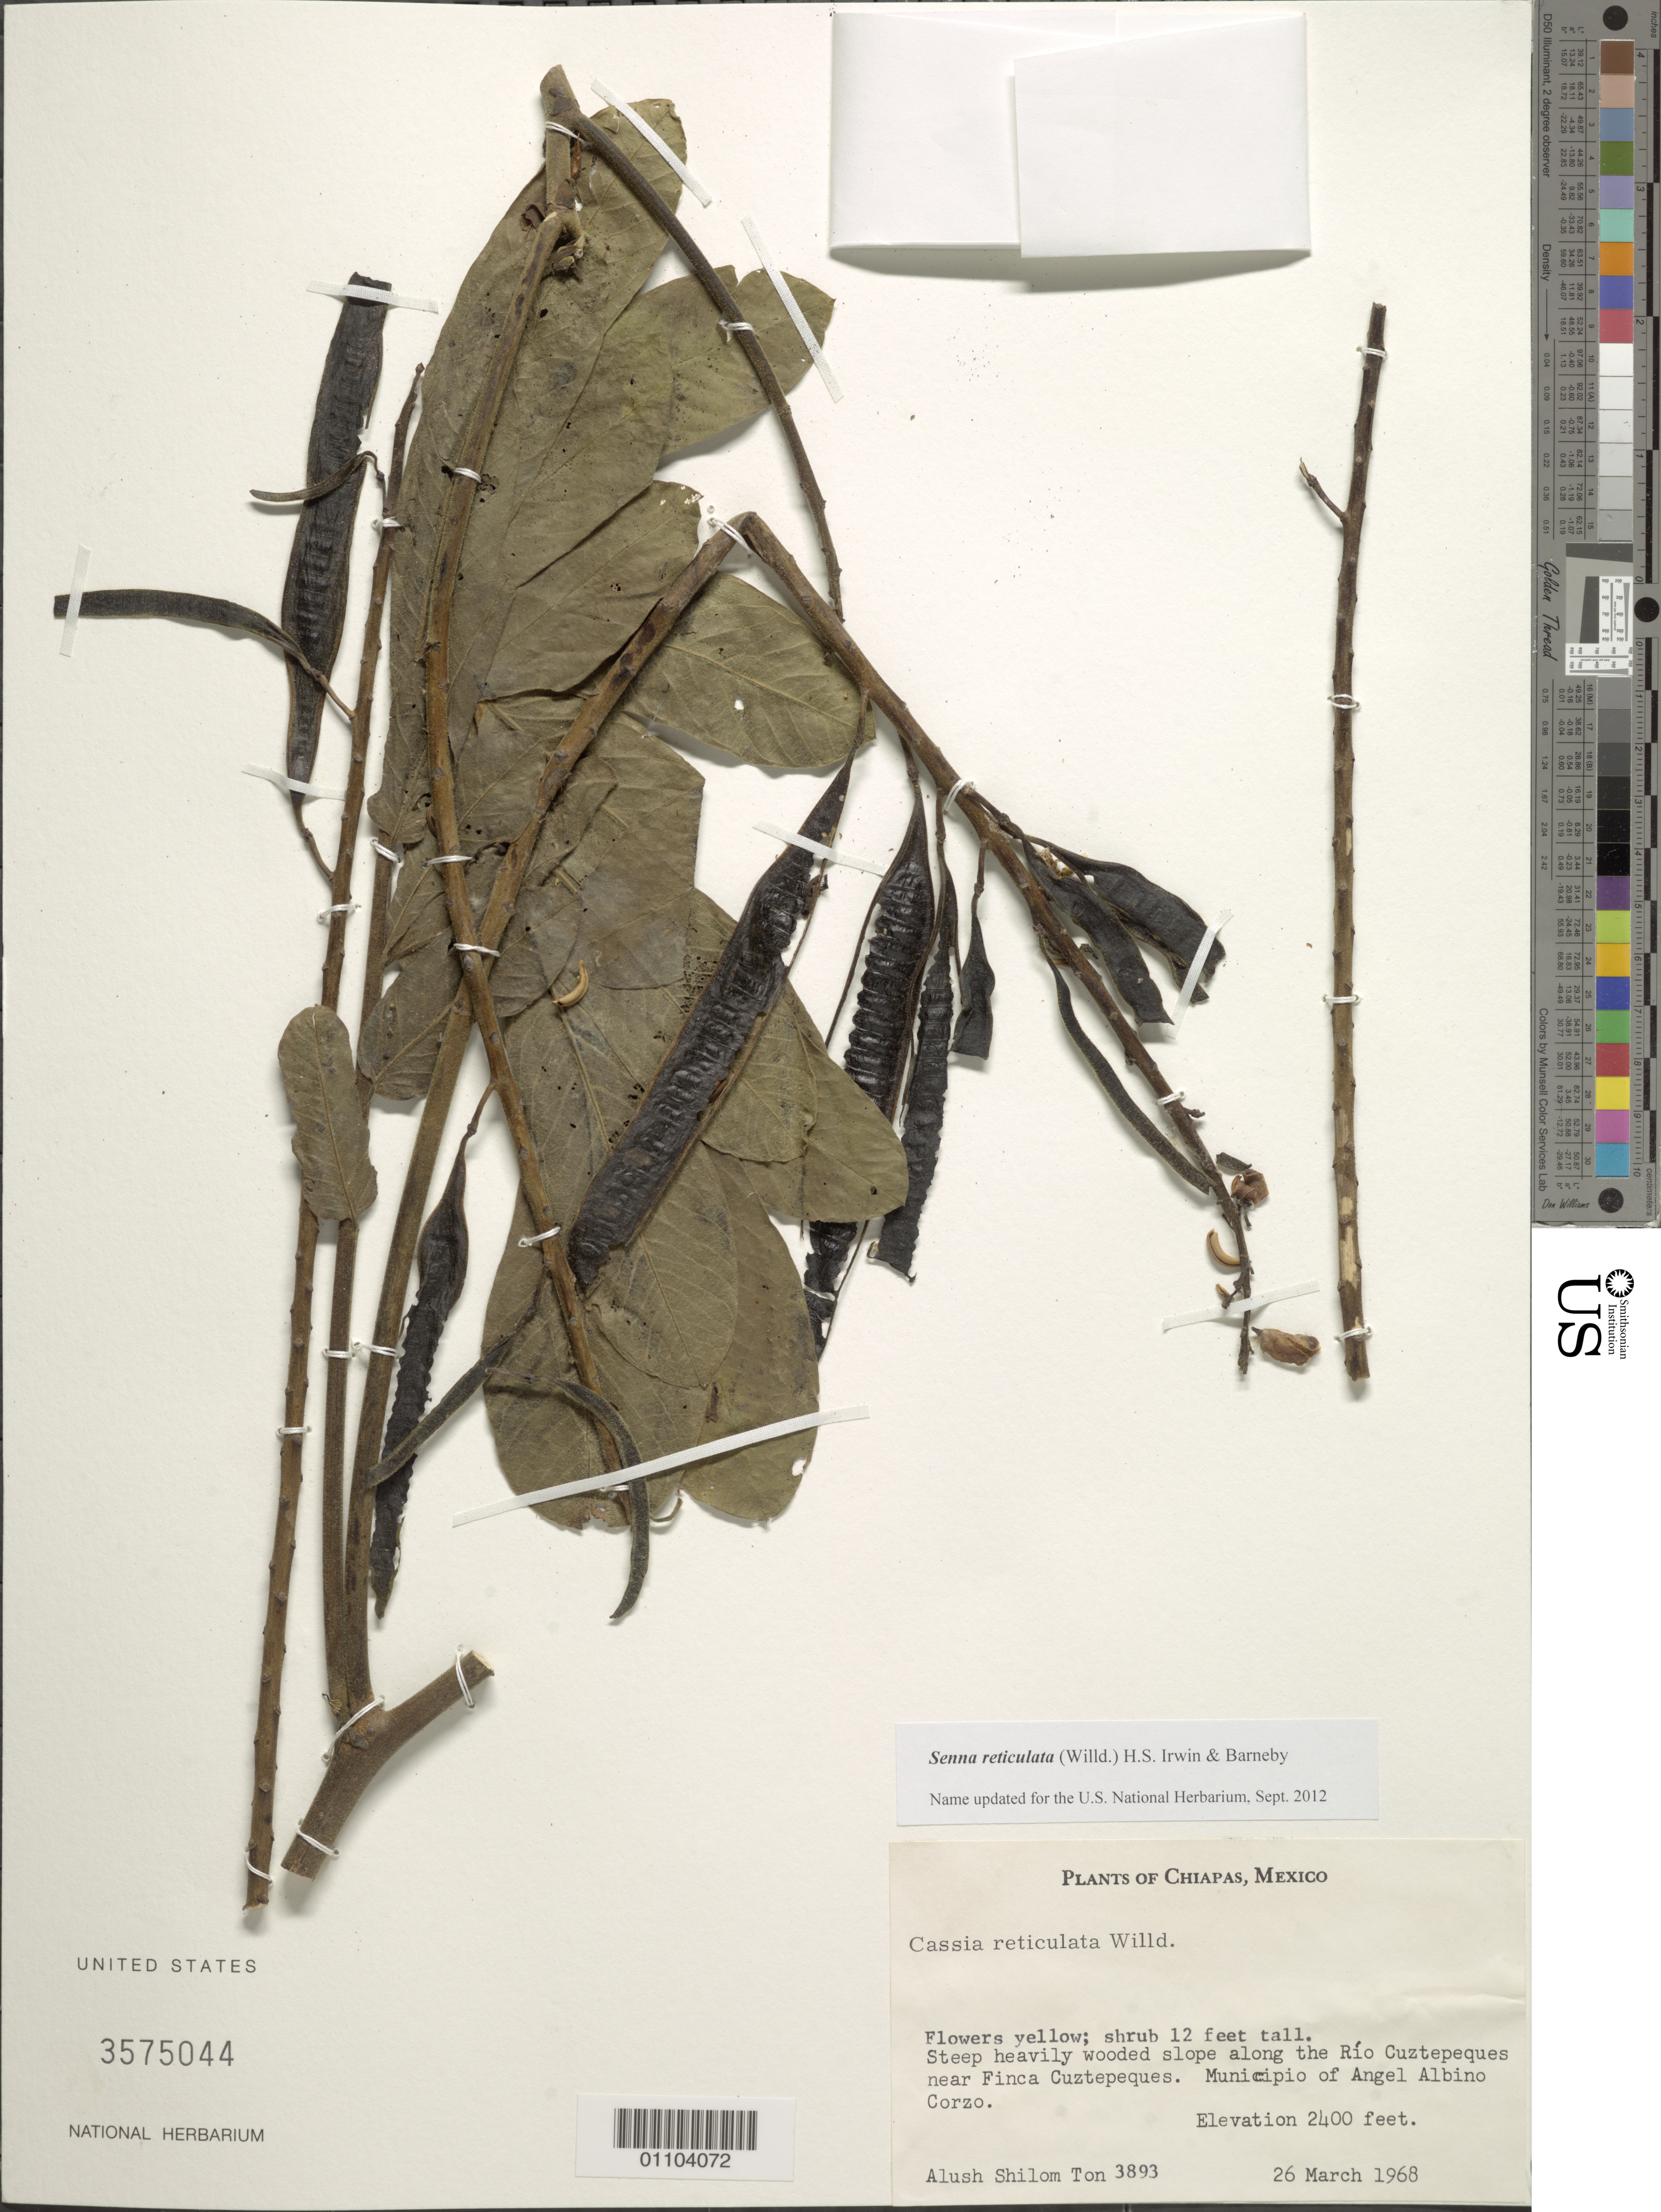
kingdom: Plantae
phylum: Tracheophyta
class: Magnoliopsida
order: Fabales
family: Fabaceae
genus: Senna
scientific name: Senna reticulata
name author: (Willd.) H.S. Irwin & Barneby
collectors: A. S. Ton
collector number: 3893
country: Mexico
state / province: Chiapas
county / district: Angel Albino Corzo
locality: Along the Rio Cuztepeques near Finca Cuztepeques.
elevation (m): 732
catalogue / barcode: US 3575044